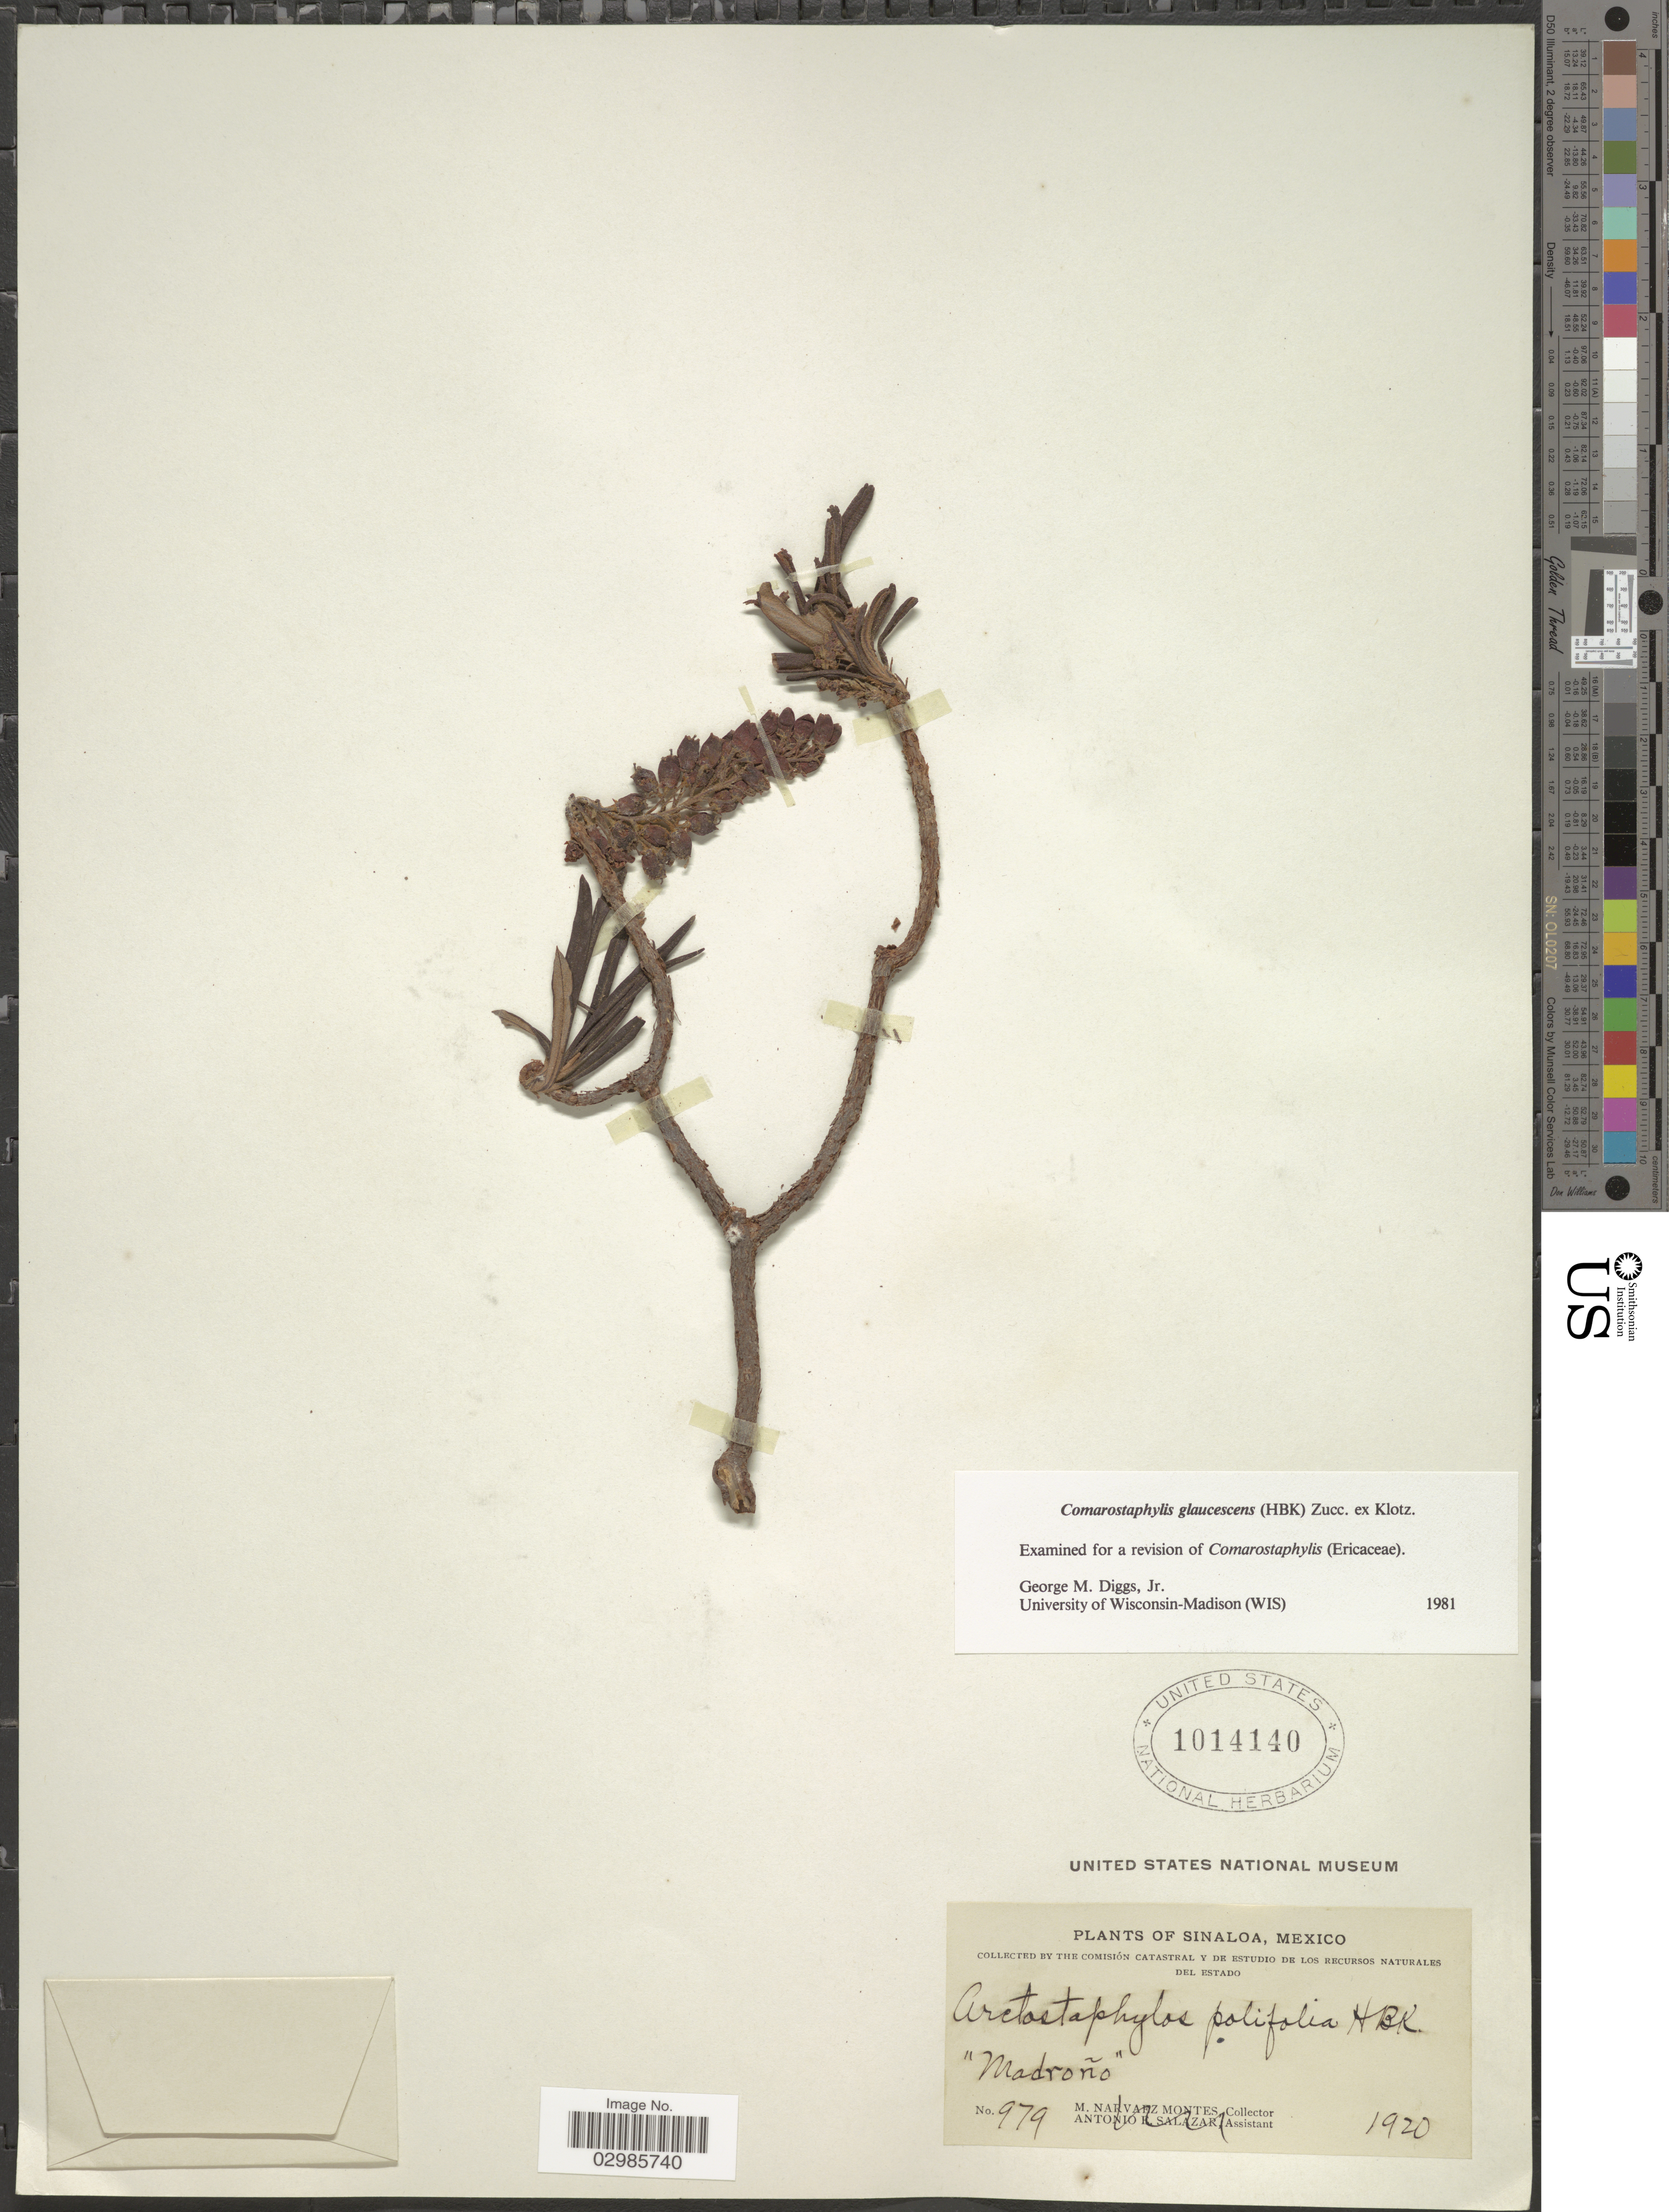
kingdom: Plantae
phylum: Tracheophyta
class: Magnoliopsida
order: Ericales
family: Ericaceae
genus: Comarostaphylis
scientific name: Comarostaphylis glaucescens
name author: (Kunth) Zucc. ex Klotzsch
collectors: Comisión Catastral & De Estudio de Los Recursos Naturales del Estado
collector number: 979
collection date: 1920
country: Mexico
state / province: Sinaloa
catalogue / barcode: US 1014140